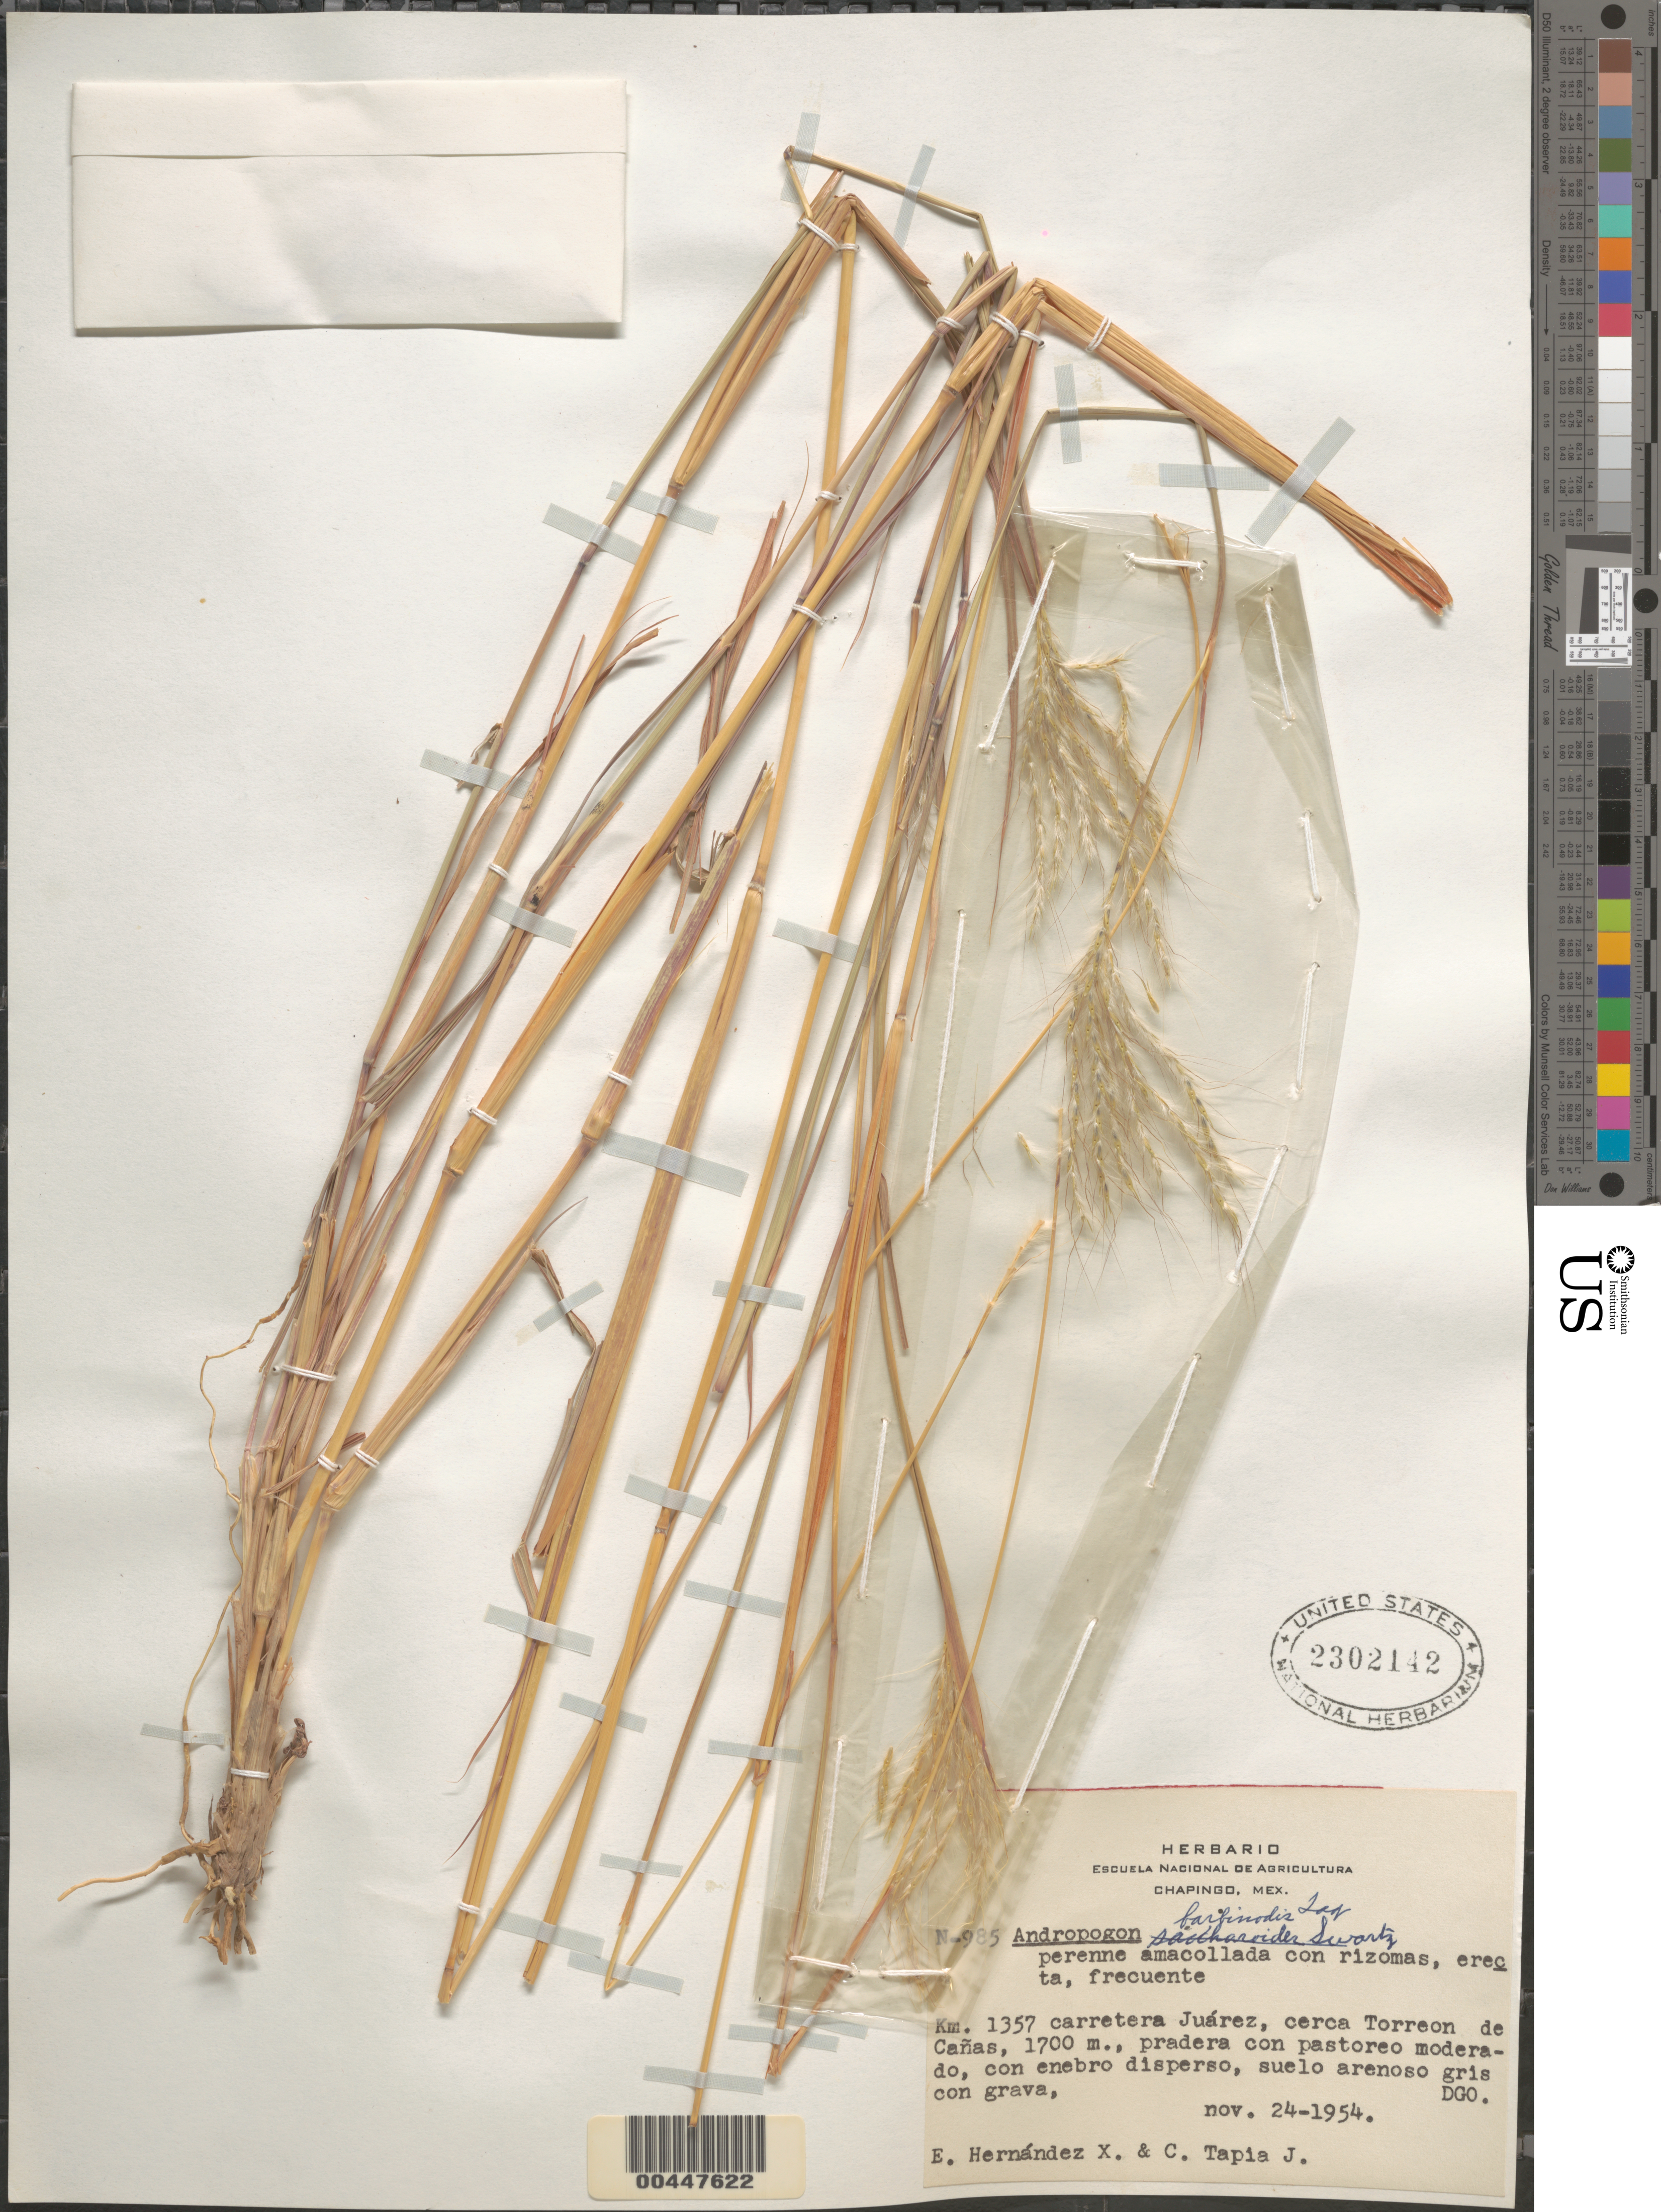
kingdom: Plantae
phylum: Tracheophyta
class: Liliopsida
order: Poales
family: Poaceae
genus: Andropogon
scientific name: Andropogon barbinodis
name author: Lag.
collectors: E. I. Hernández-X. & C. Tapia-J.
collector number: N-185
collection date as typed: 24 Nov 1954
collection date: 1954-11-24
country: Mexico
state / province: Durango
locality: Km 1357 Juárez, cerca Torreon Cañas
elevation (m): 1700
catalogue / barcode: US 2302142